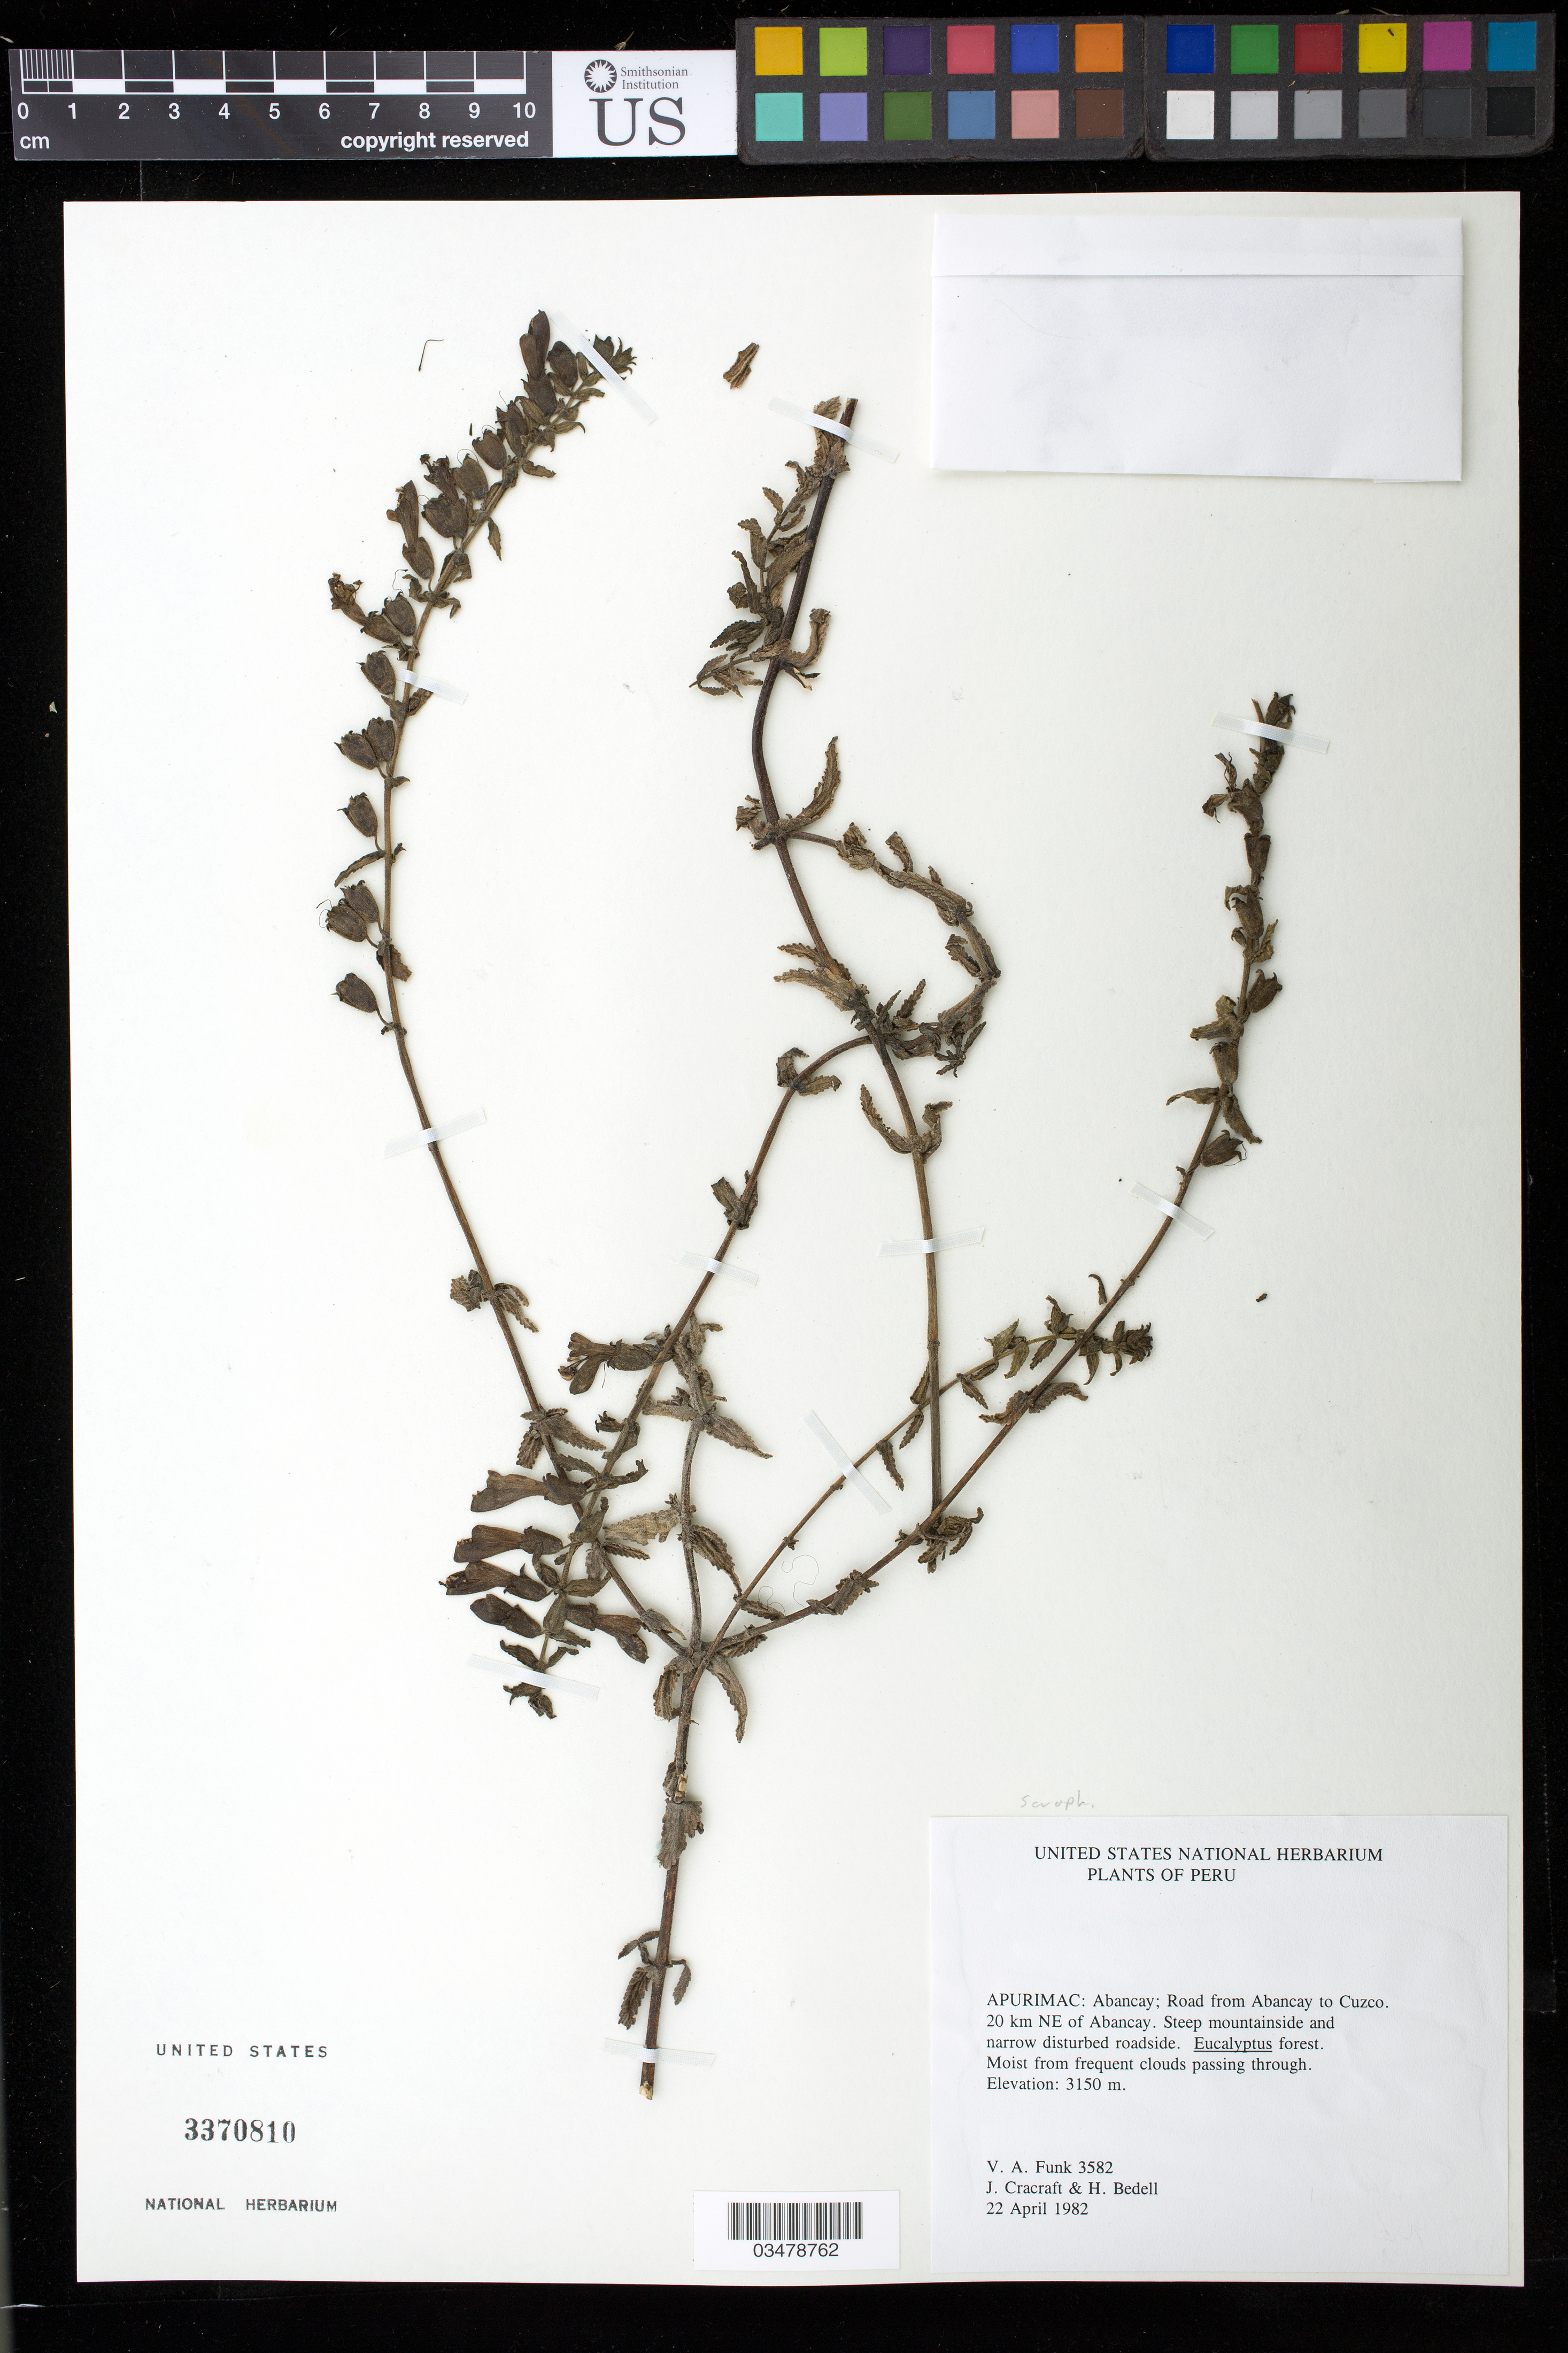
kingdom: Plantae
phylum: Tracheophyta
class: Magnoliopsida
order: Lamiales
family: Scrophulariaceae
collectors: V. Funk, J. L. Cracraft & H. Bedell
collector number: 3582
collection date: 1982-04-22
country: Peru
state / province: Apurímac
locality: Abancay; Road from Abancay to Cuzco. 20 km NE of Abancay.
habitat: Steep mountainside and narrow disturbed roadside. Eucalyptus forest. Moist from frequent clouds passing through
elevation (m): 3150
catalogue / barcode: US 3370810